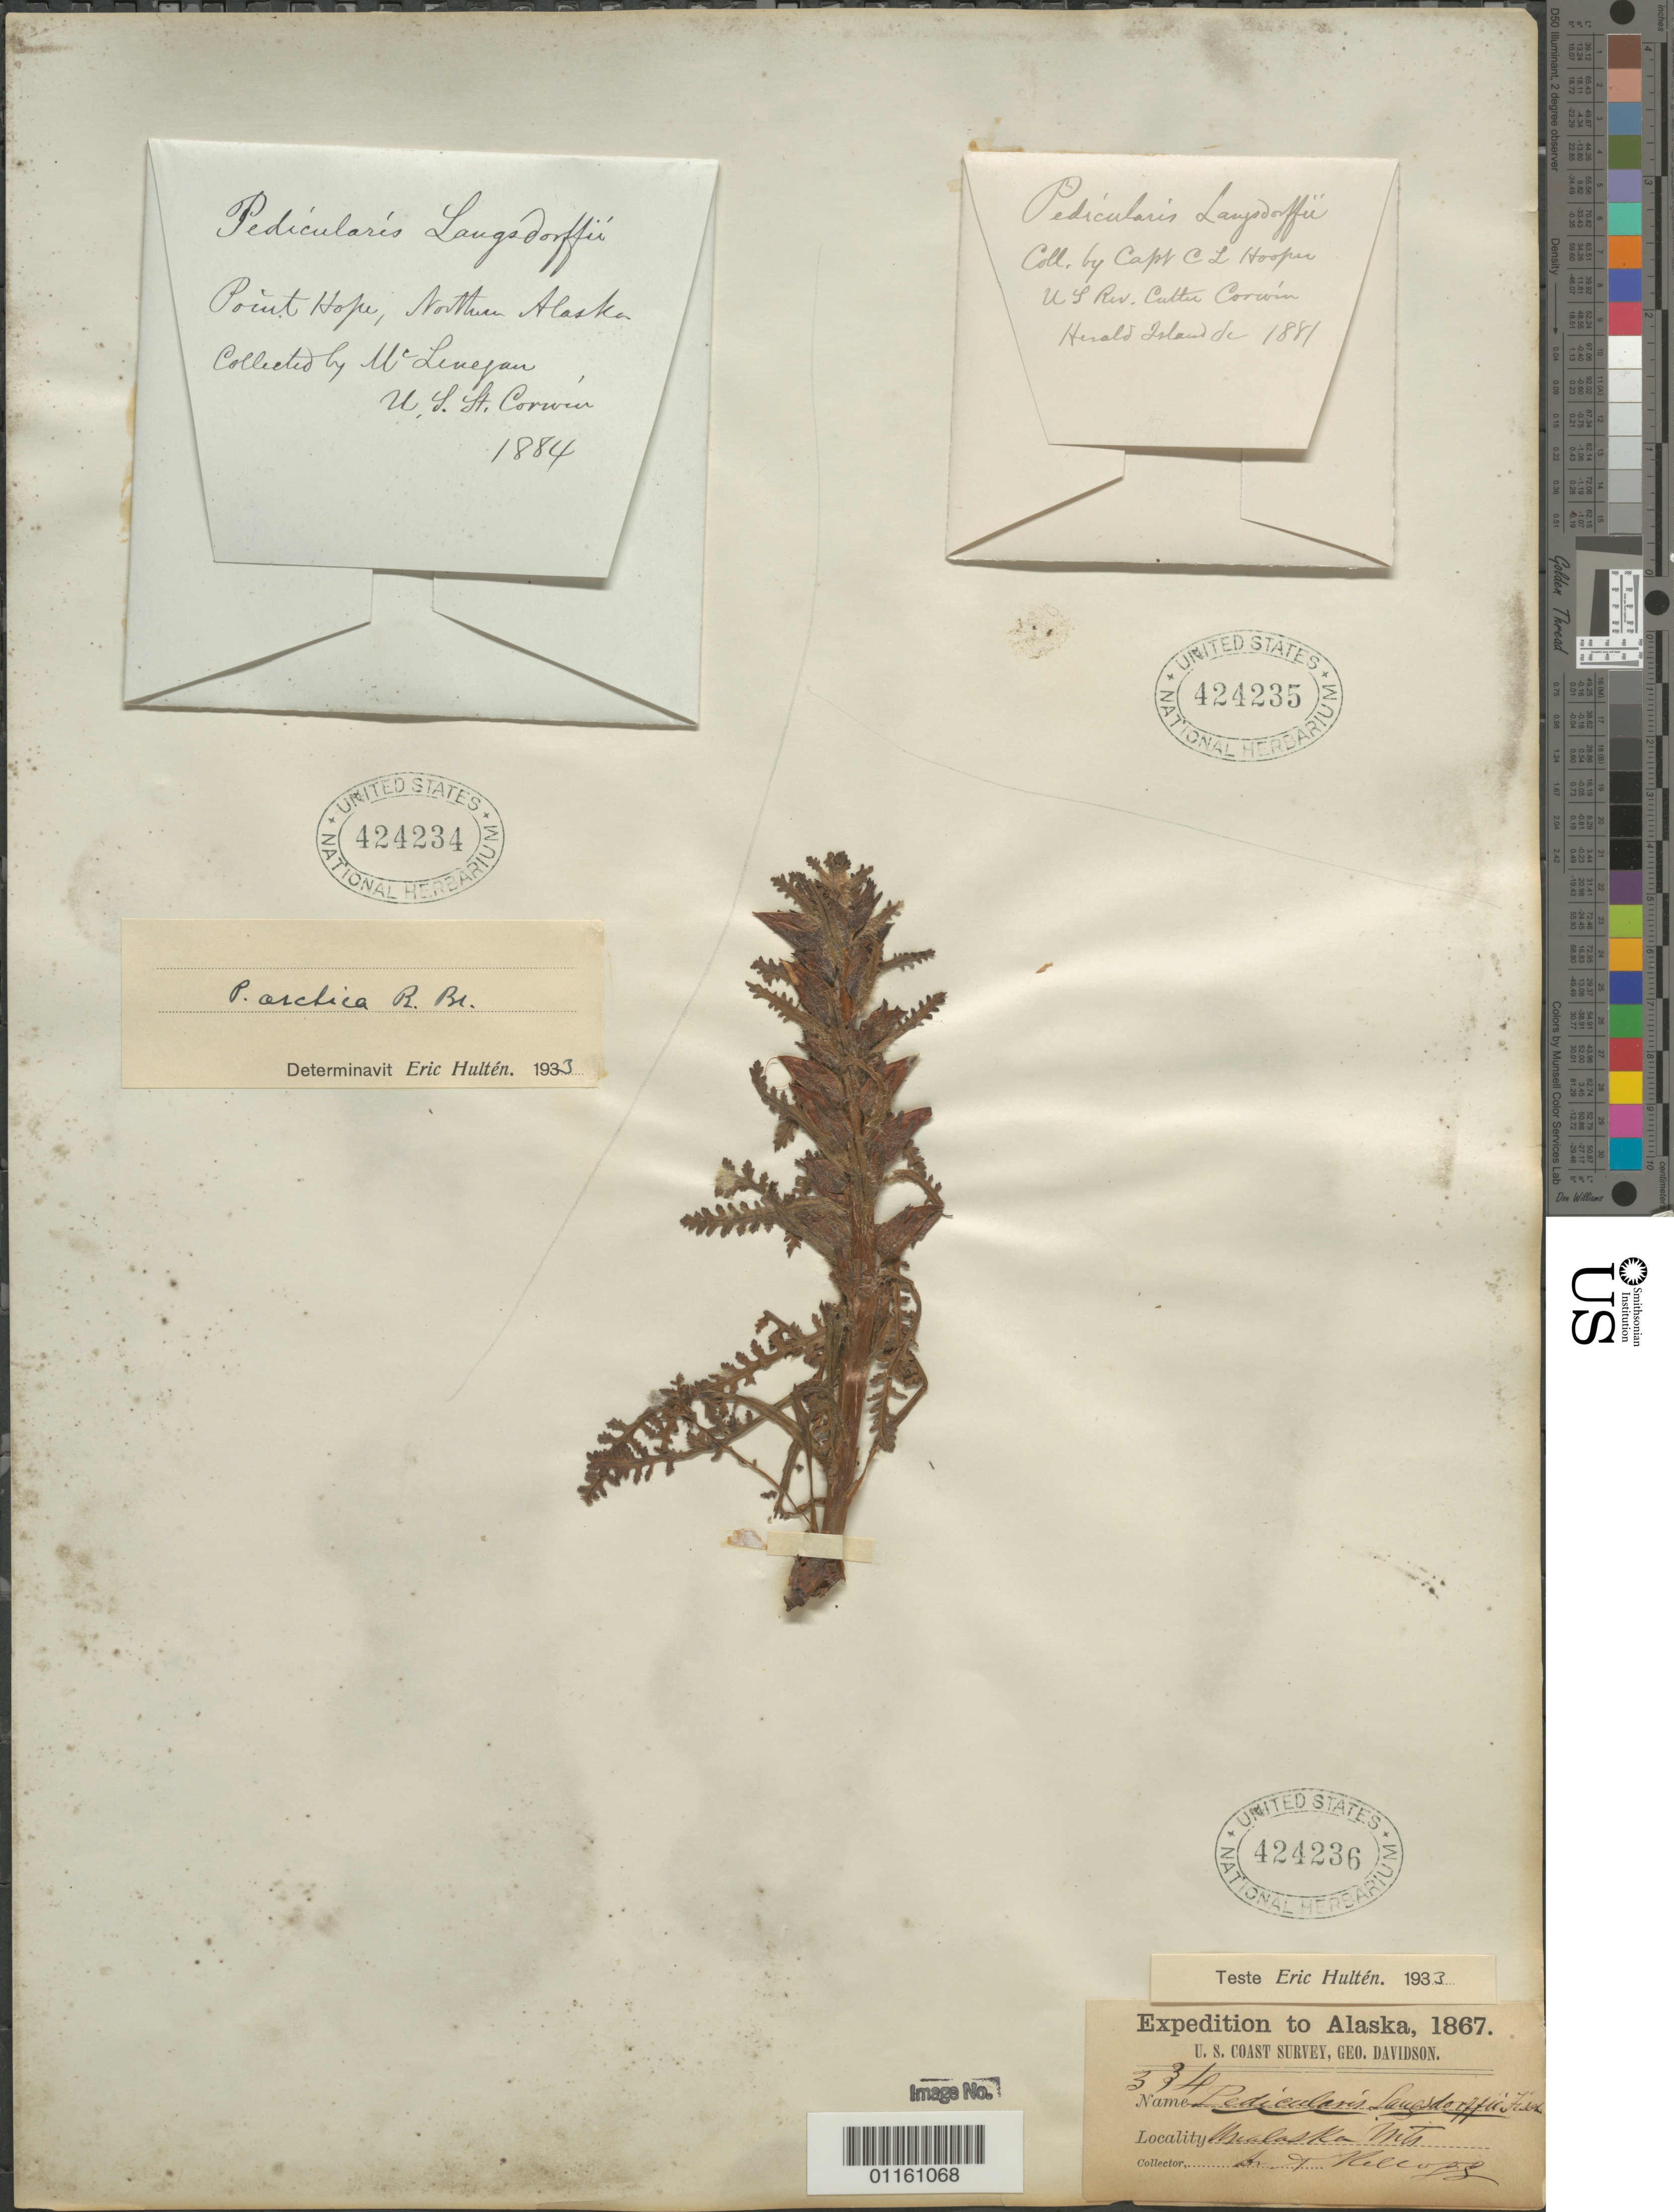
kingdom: Plantae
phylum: Tracheophyta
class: Magnoliopsida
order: Lamiales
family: Orobanchaceae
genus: Pedicularis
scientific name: Pedicularis langsdorffii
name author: Fisch. ex Steven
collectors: A. Kellogg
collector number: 334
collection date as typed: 1867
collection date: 1867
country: United States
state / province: Alaska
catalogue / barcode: US 424236